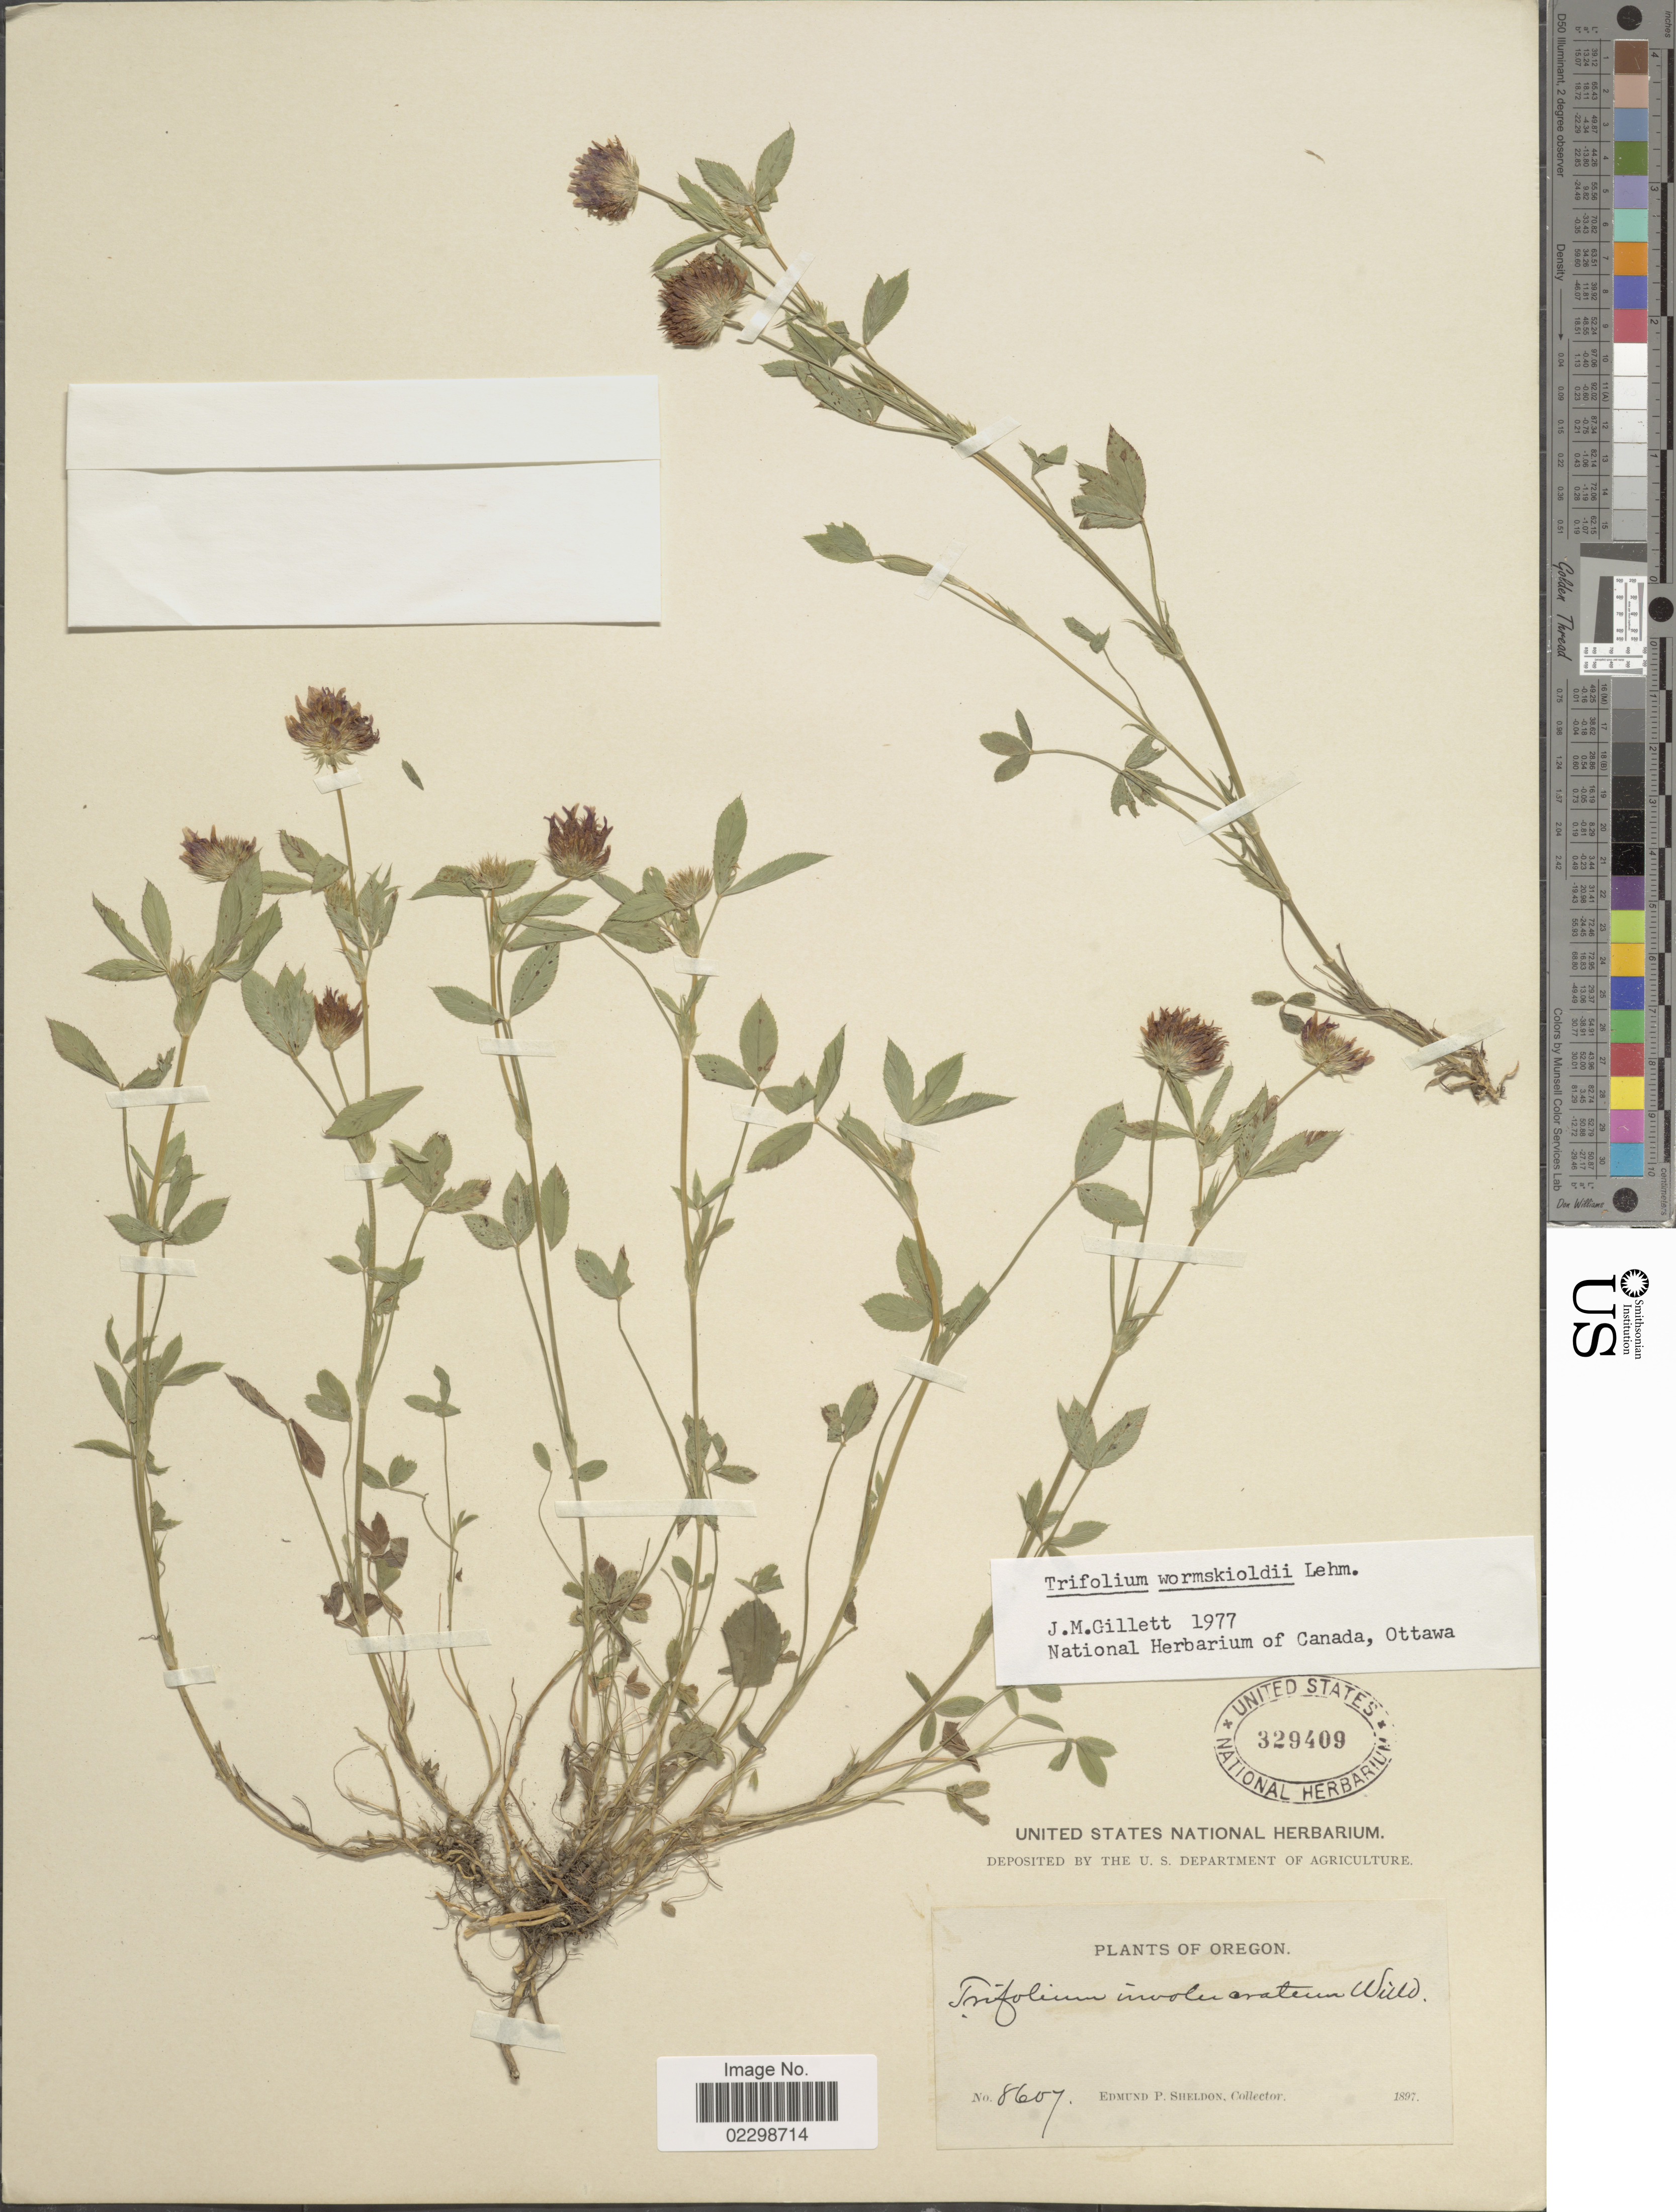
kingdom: Plantae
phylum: Tracheophyta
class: Magnoliopsida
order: Fabales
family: Fabaceae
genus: Trifolium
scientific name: Trifolium wormskioldii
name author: Lehm.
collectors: E. P. Sheldon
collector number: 8607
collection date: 1897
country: United States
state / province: Oregon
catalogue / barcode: US 329409